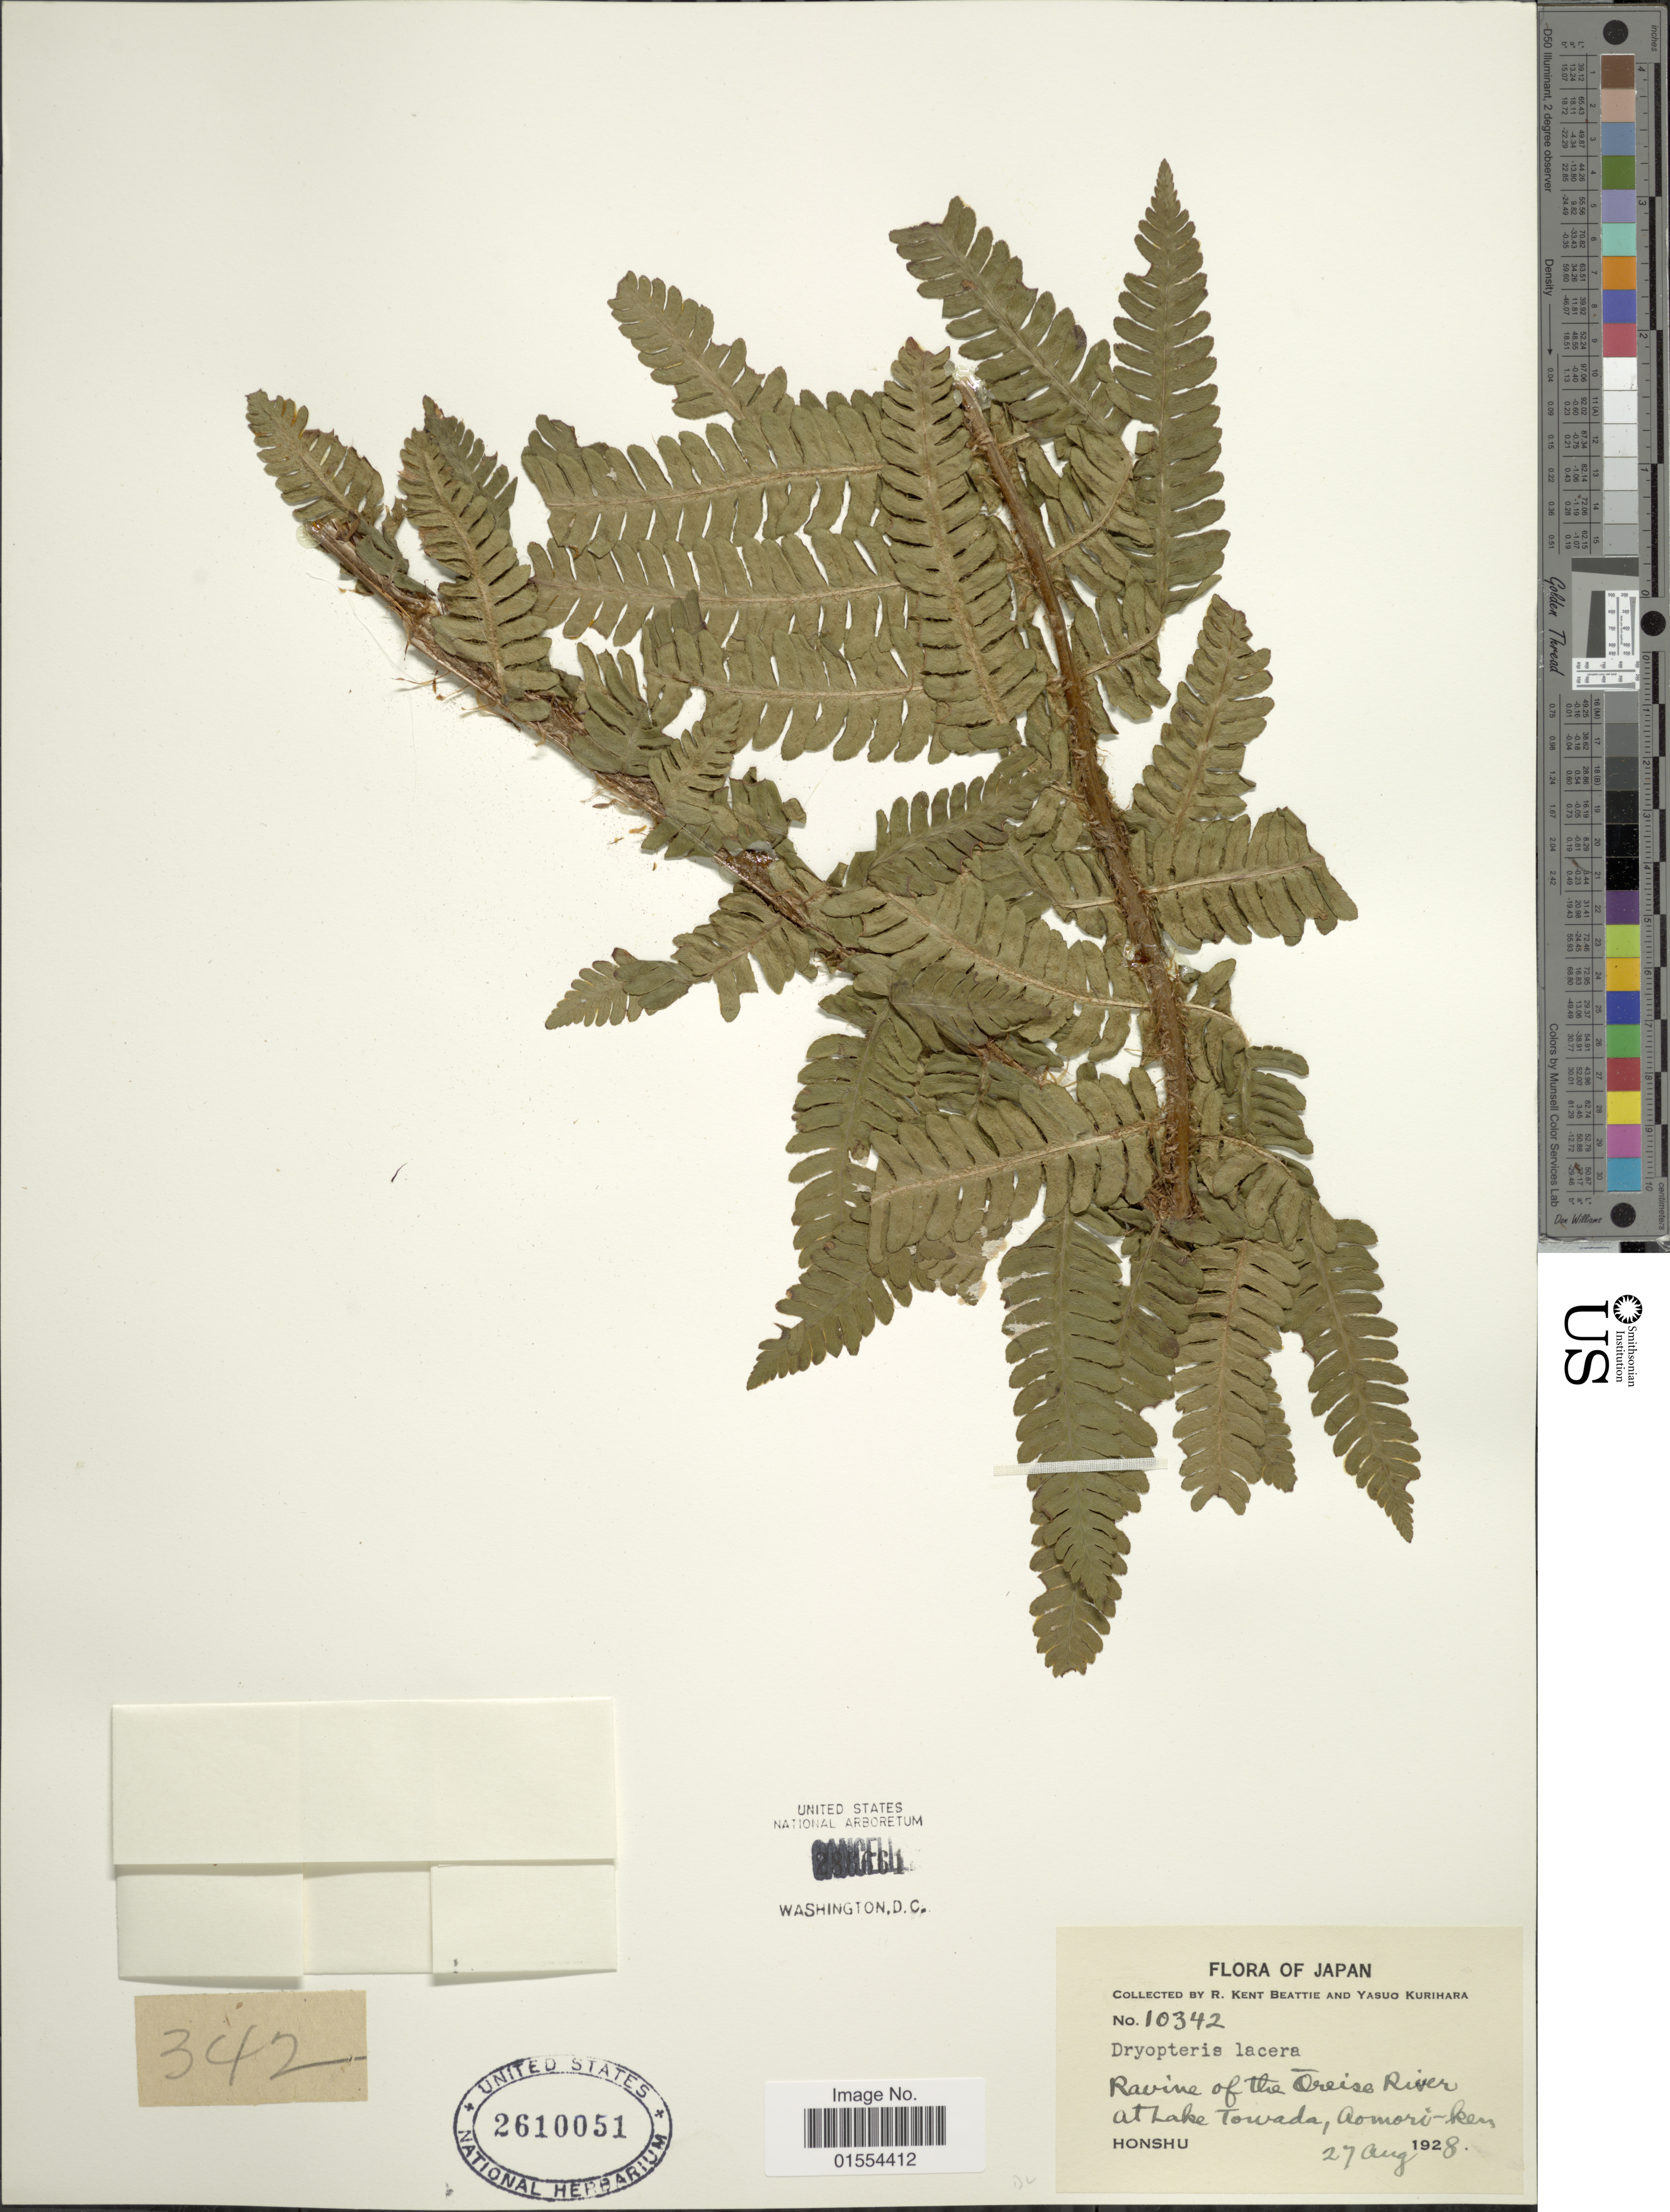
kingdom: Plantae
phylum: Tracheophyta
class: Polypodiopsida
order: Polypodiales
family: Dryopteridaceae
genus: Dryopteris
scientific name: Dryopteris lacera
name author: (Thunb.) Kuntze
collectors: R. K. Beattie & Y. Kurihara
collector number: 10342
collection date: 1928-08-27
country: Japan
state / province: Aomori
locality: Japan, Ravine of the Oreise River at Lake Towada, Aomori-ken, Honshu.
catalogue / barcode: US 2610051